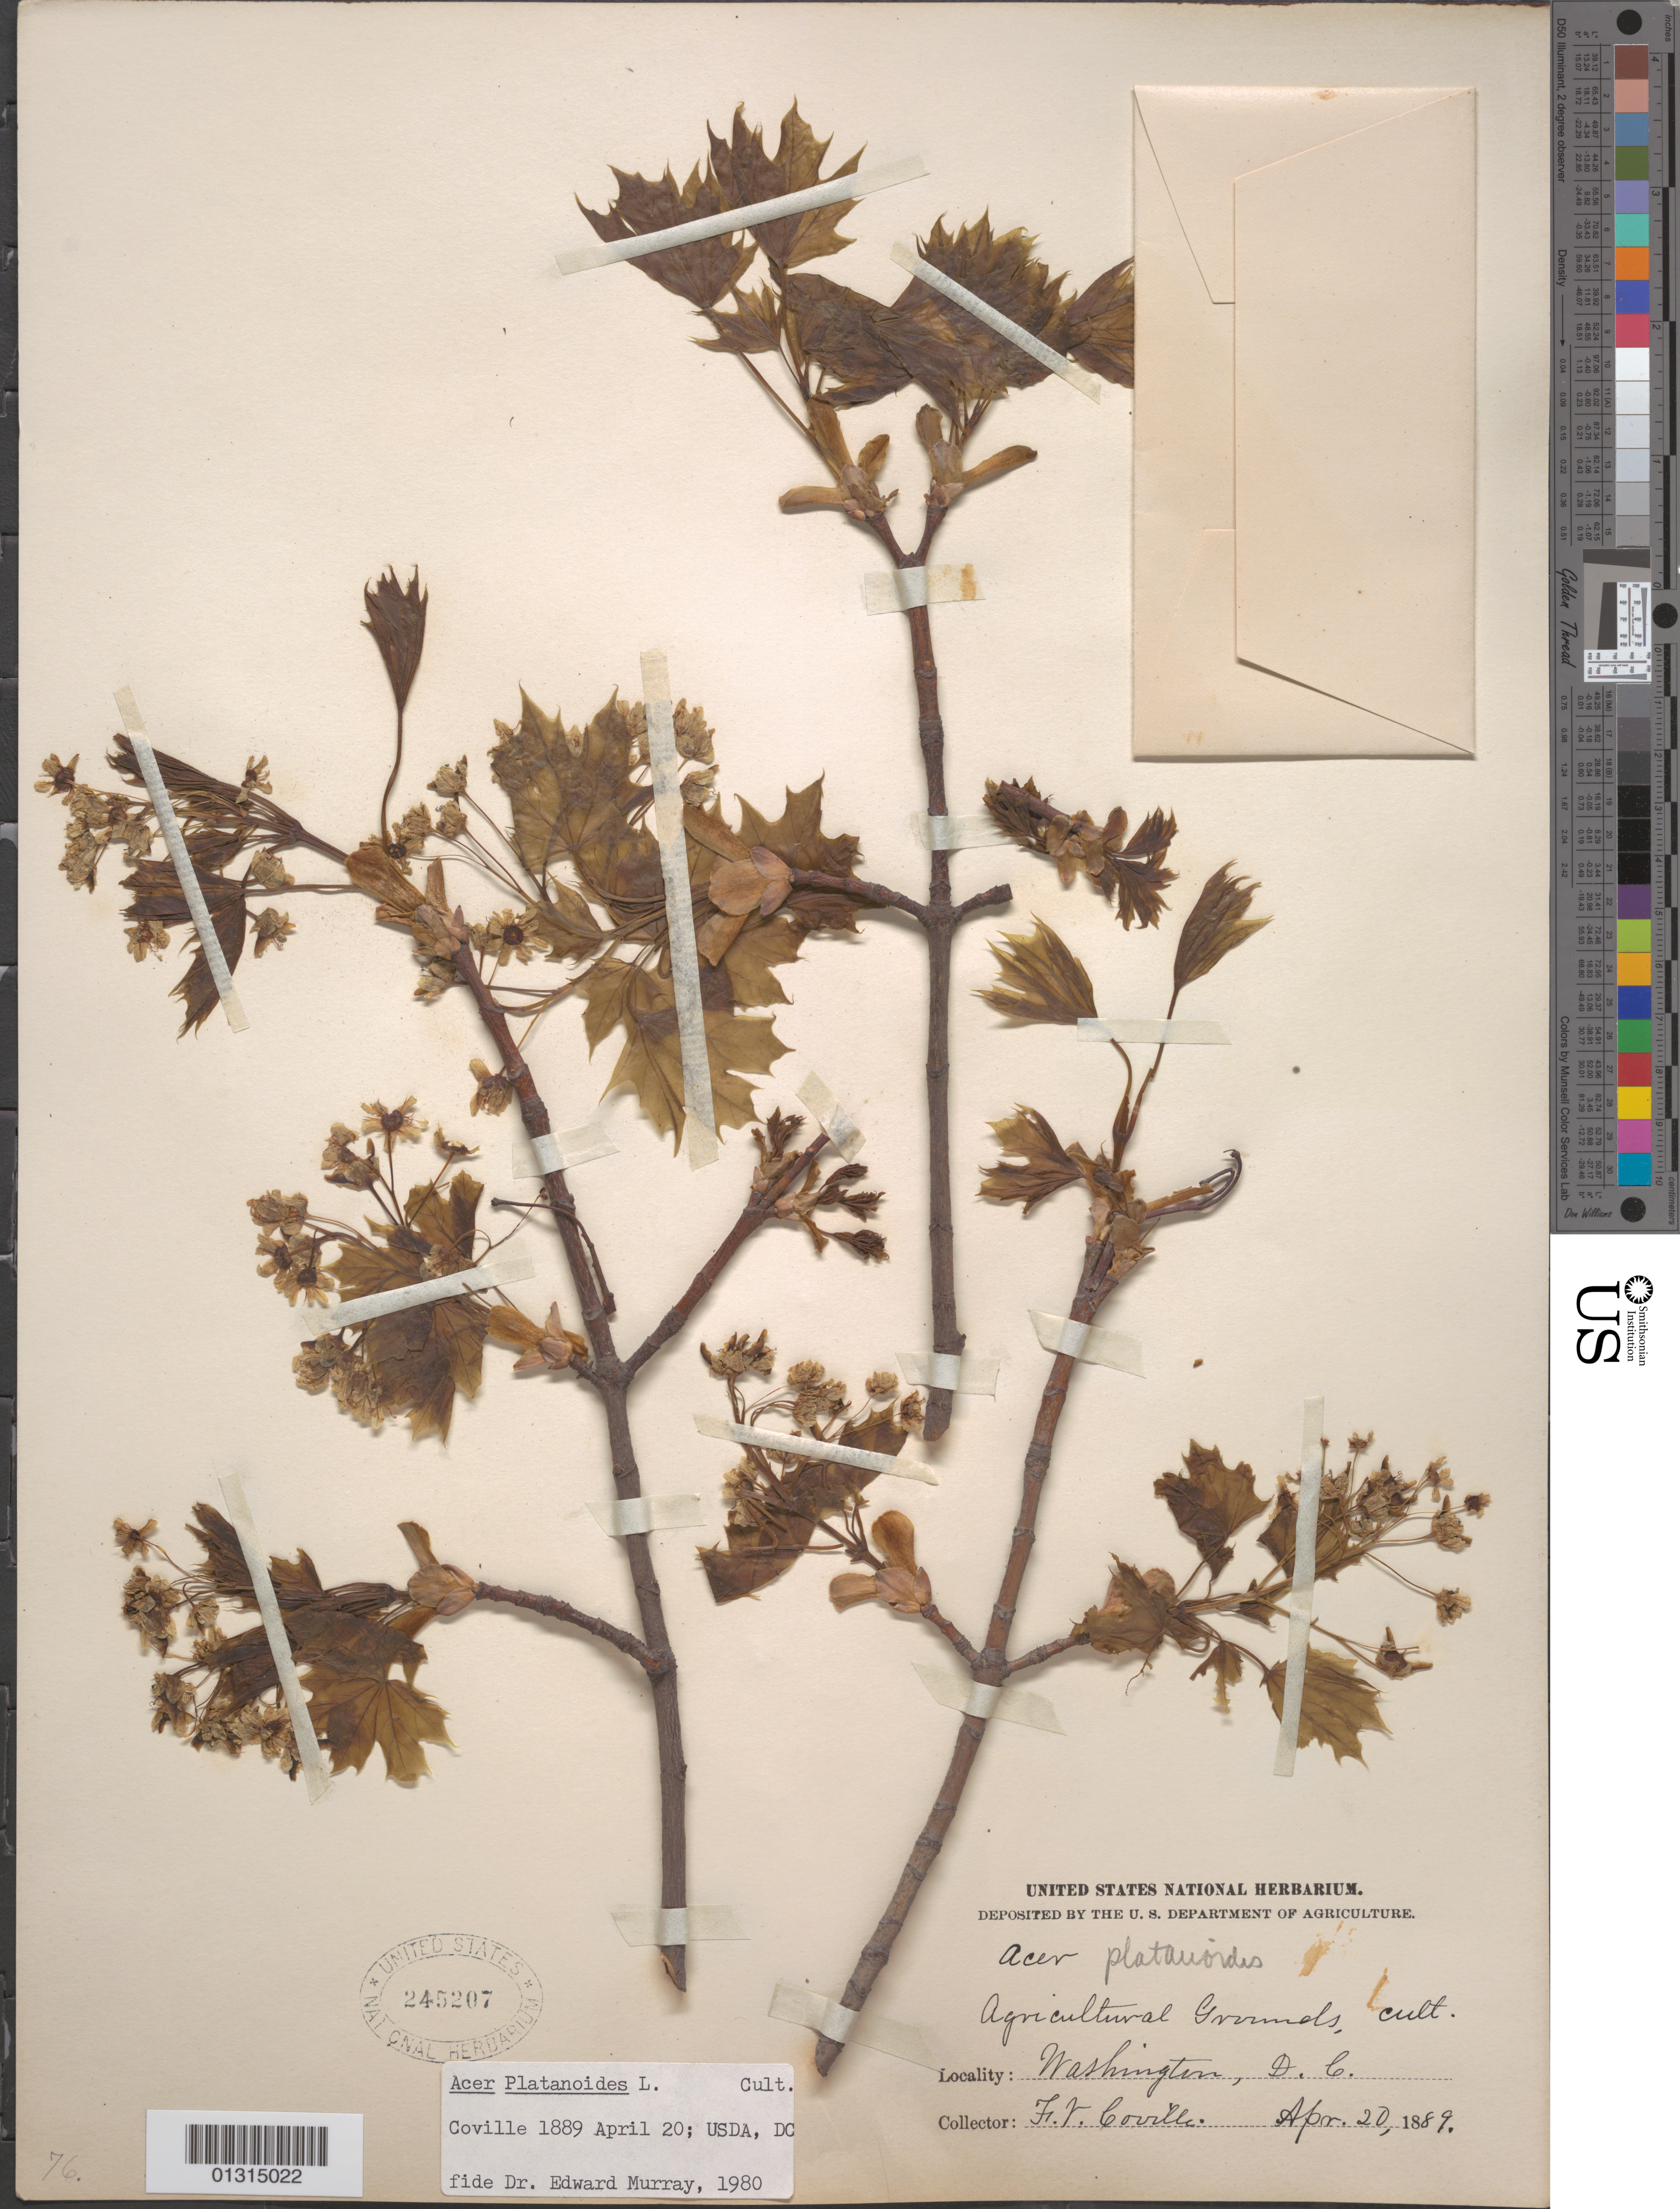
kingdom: Plantae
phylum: Tracheophyta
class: Magnoliopsida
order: Sapindales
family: Sapindaceae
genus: Acer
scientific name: Acer platanoides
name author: L.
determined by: Murray, Edward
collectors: F. V. Coville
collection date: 1889-04-20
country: United States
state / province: District of Columbia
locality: Washington, DC, vicinity. Agricultural grounds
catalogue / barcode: US 245207